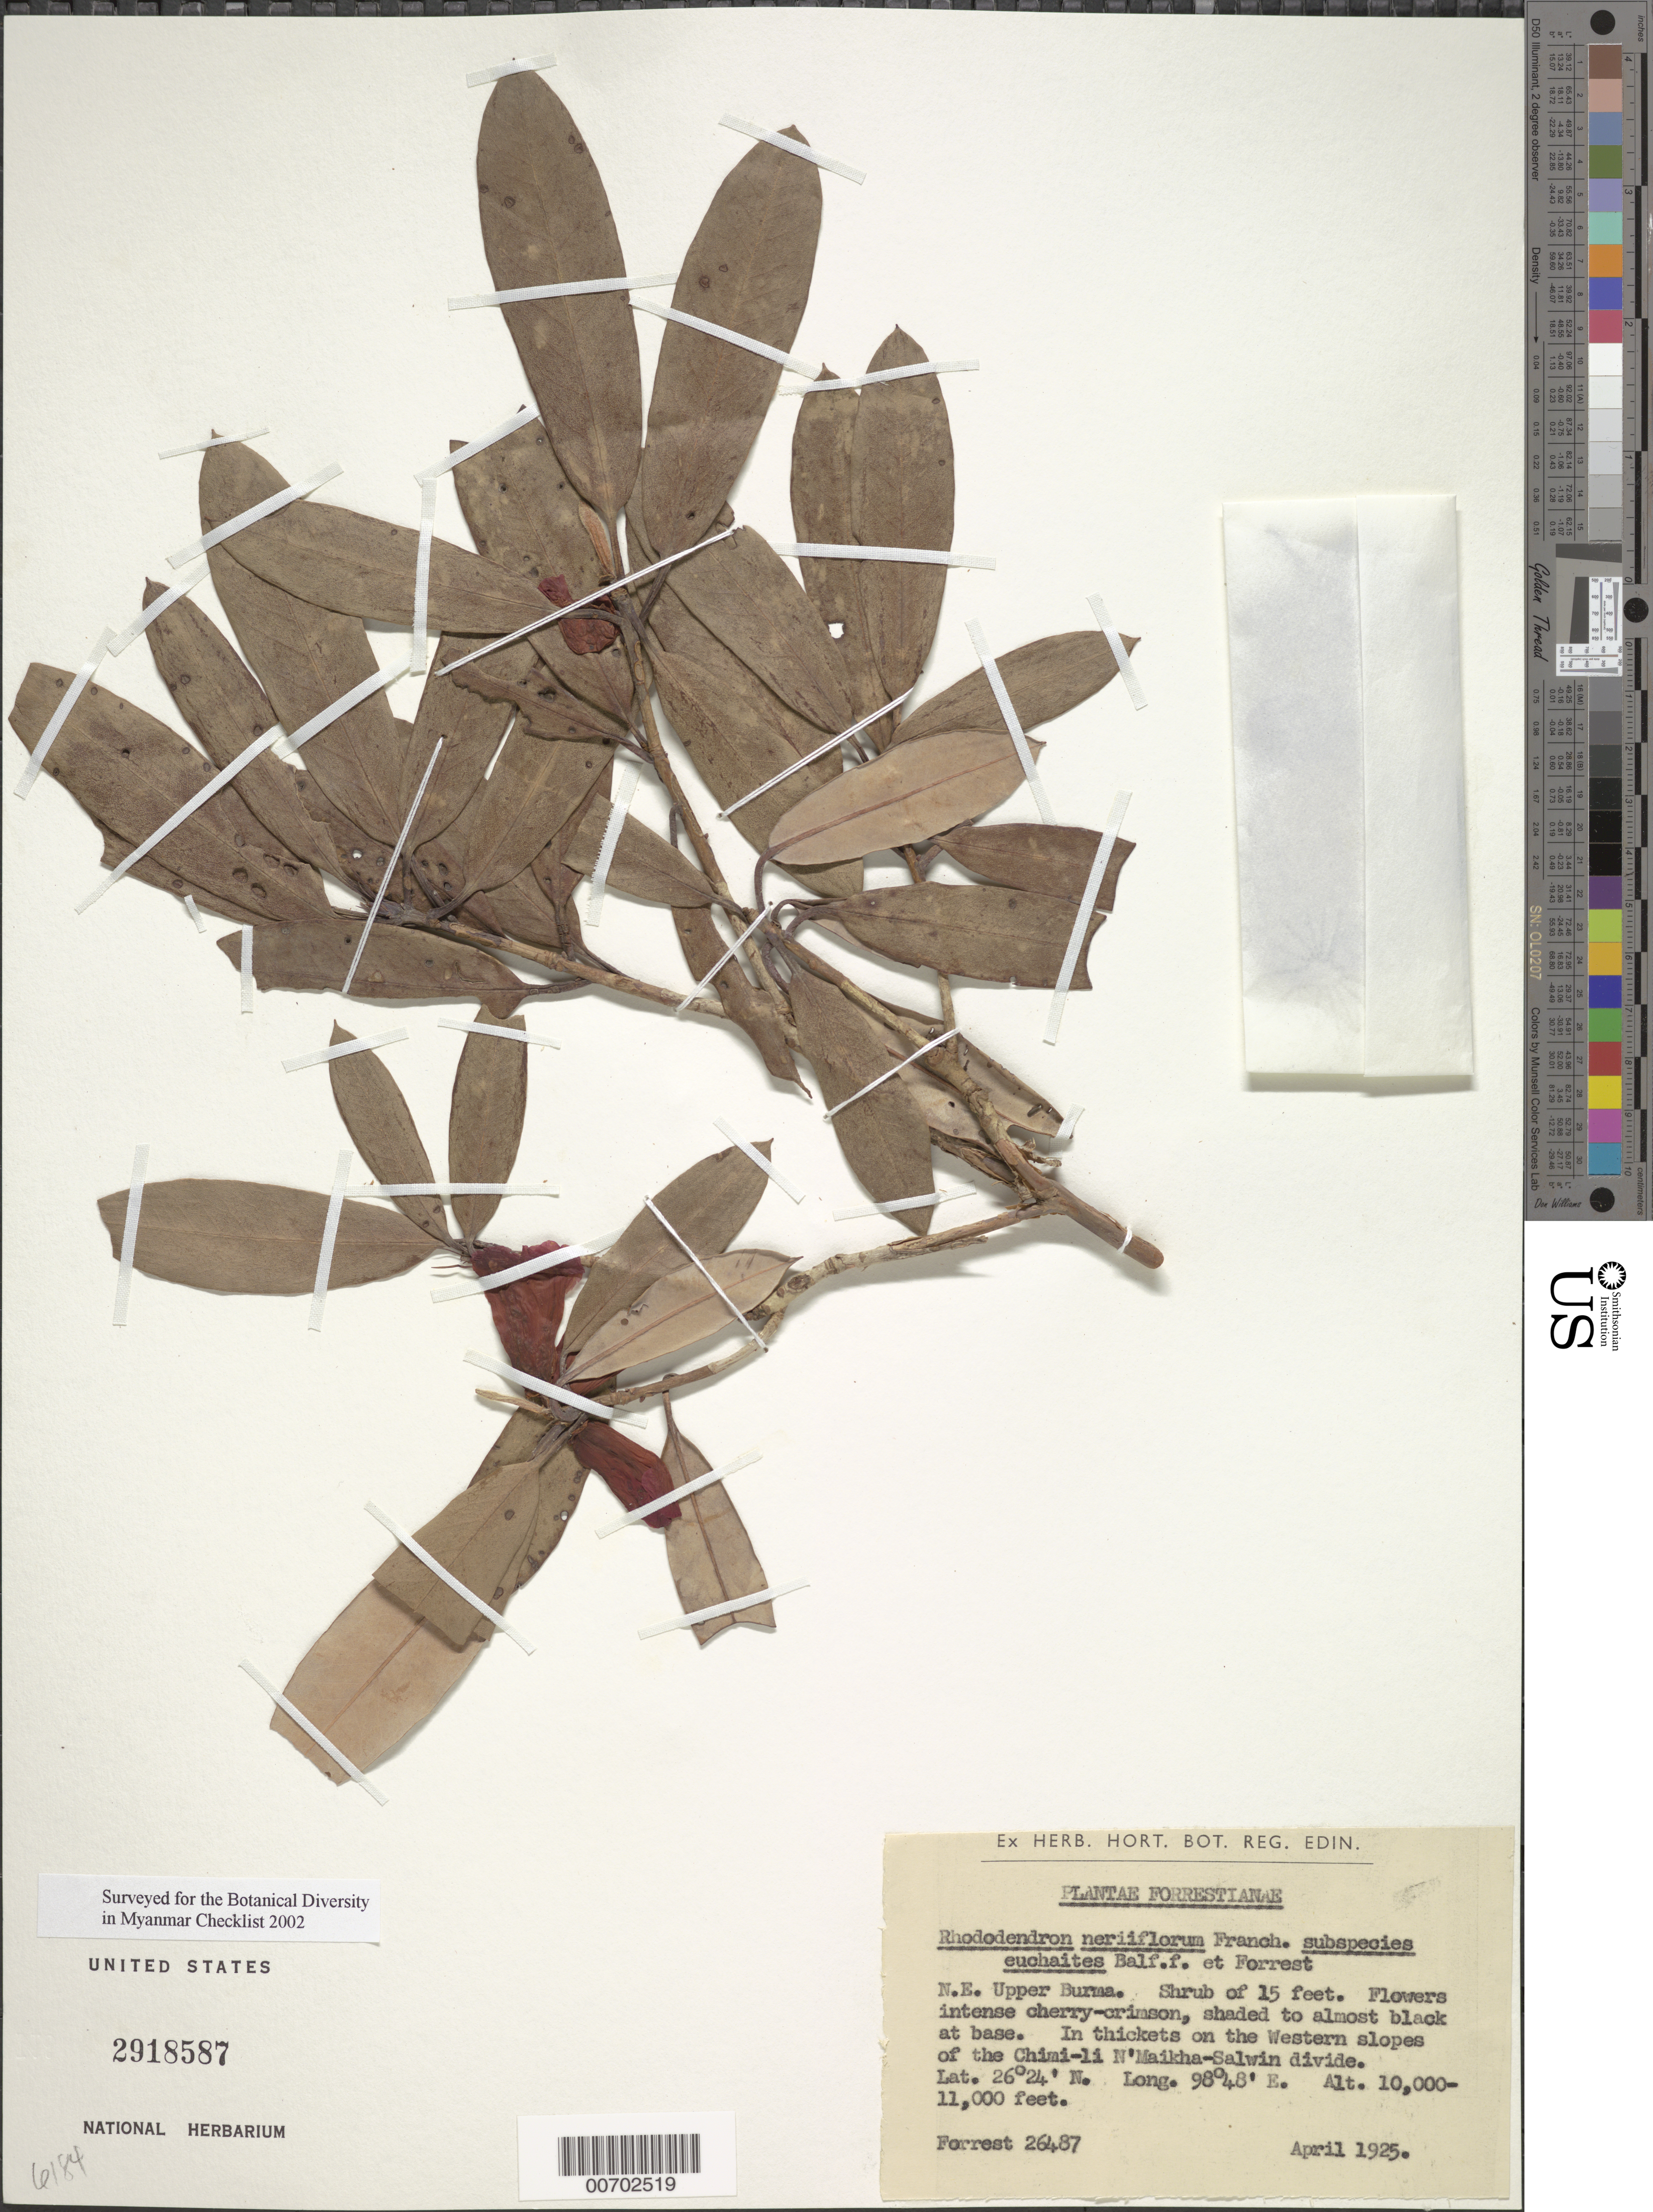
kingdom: Plantae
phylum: Tracheophyta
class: Magnoliopsida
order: Ericales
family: Ericaceae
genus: Rhododendron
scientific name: Rhododendron neriiflorum subsp. euchaites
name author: Balf. f. & Forrest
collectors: G. Forrest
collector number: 26487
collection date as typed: Apr 1925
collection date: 1925-04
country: Myanmar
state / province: Kachin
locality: N'Maikha-Salwin Divide, Chimi-li, W slopes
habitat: In thickets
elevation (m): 3048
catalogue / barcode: US 2918587